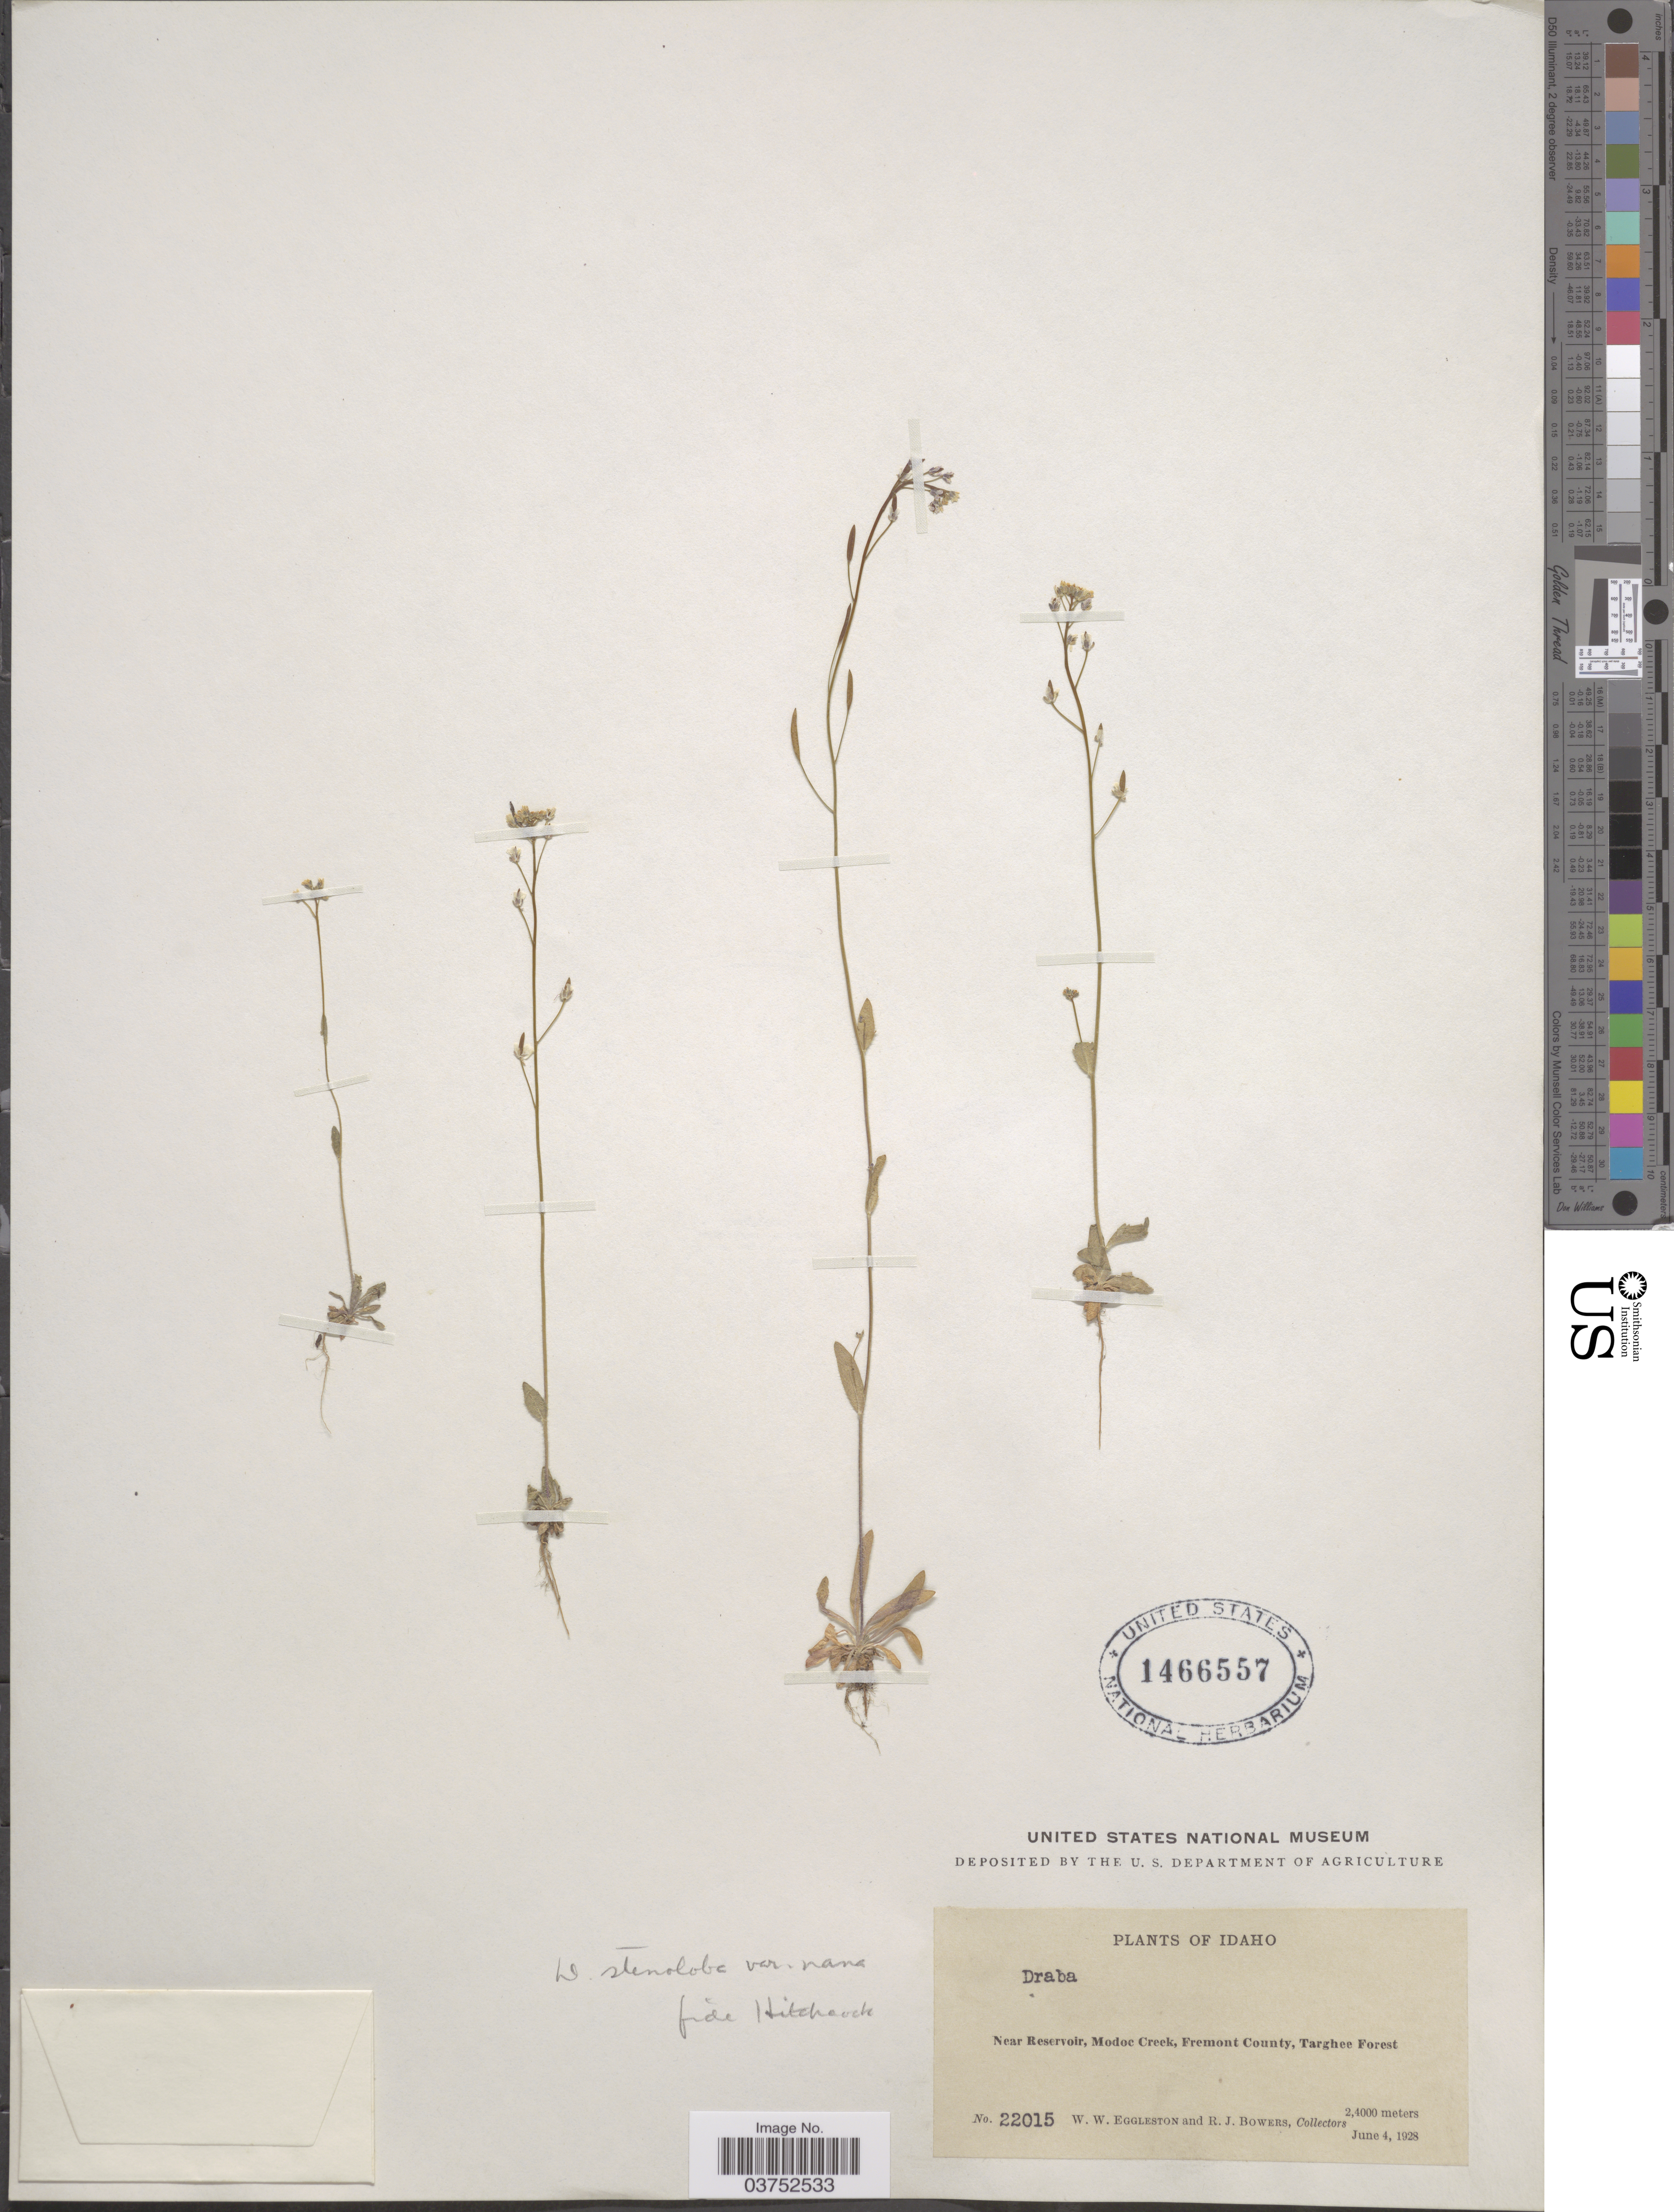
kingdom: Plantae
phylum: Tracheophyta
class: Magnoliopsida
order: Brassicales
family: Brassicaceae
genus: Draba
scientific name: Draba stenoloba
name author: Ledeb.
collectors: W. W. Eggleston & R. Bowers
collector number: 22015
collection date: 1928-06-04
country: United States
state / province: Idaho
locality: Near Reservoir, Modoc Creek, Fremont County, Targhee Forest.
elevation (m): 24000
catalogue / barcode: US 1466557